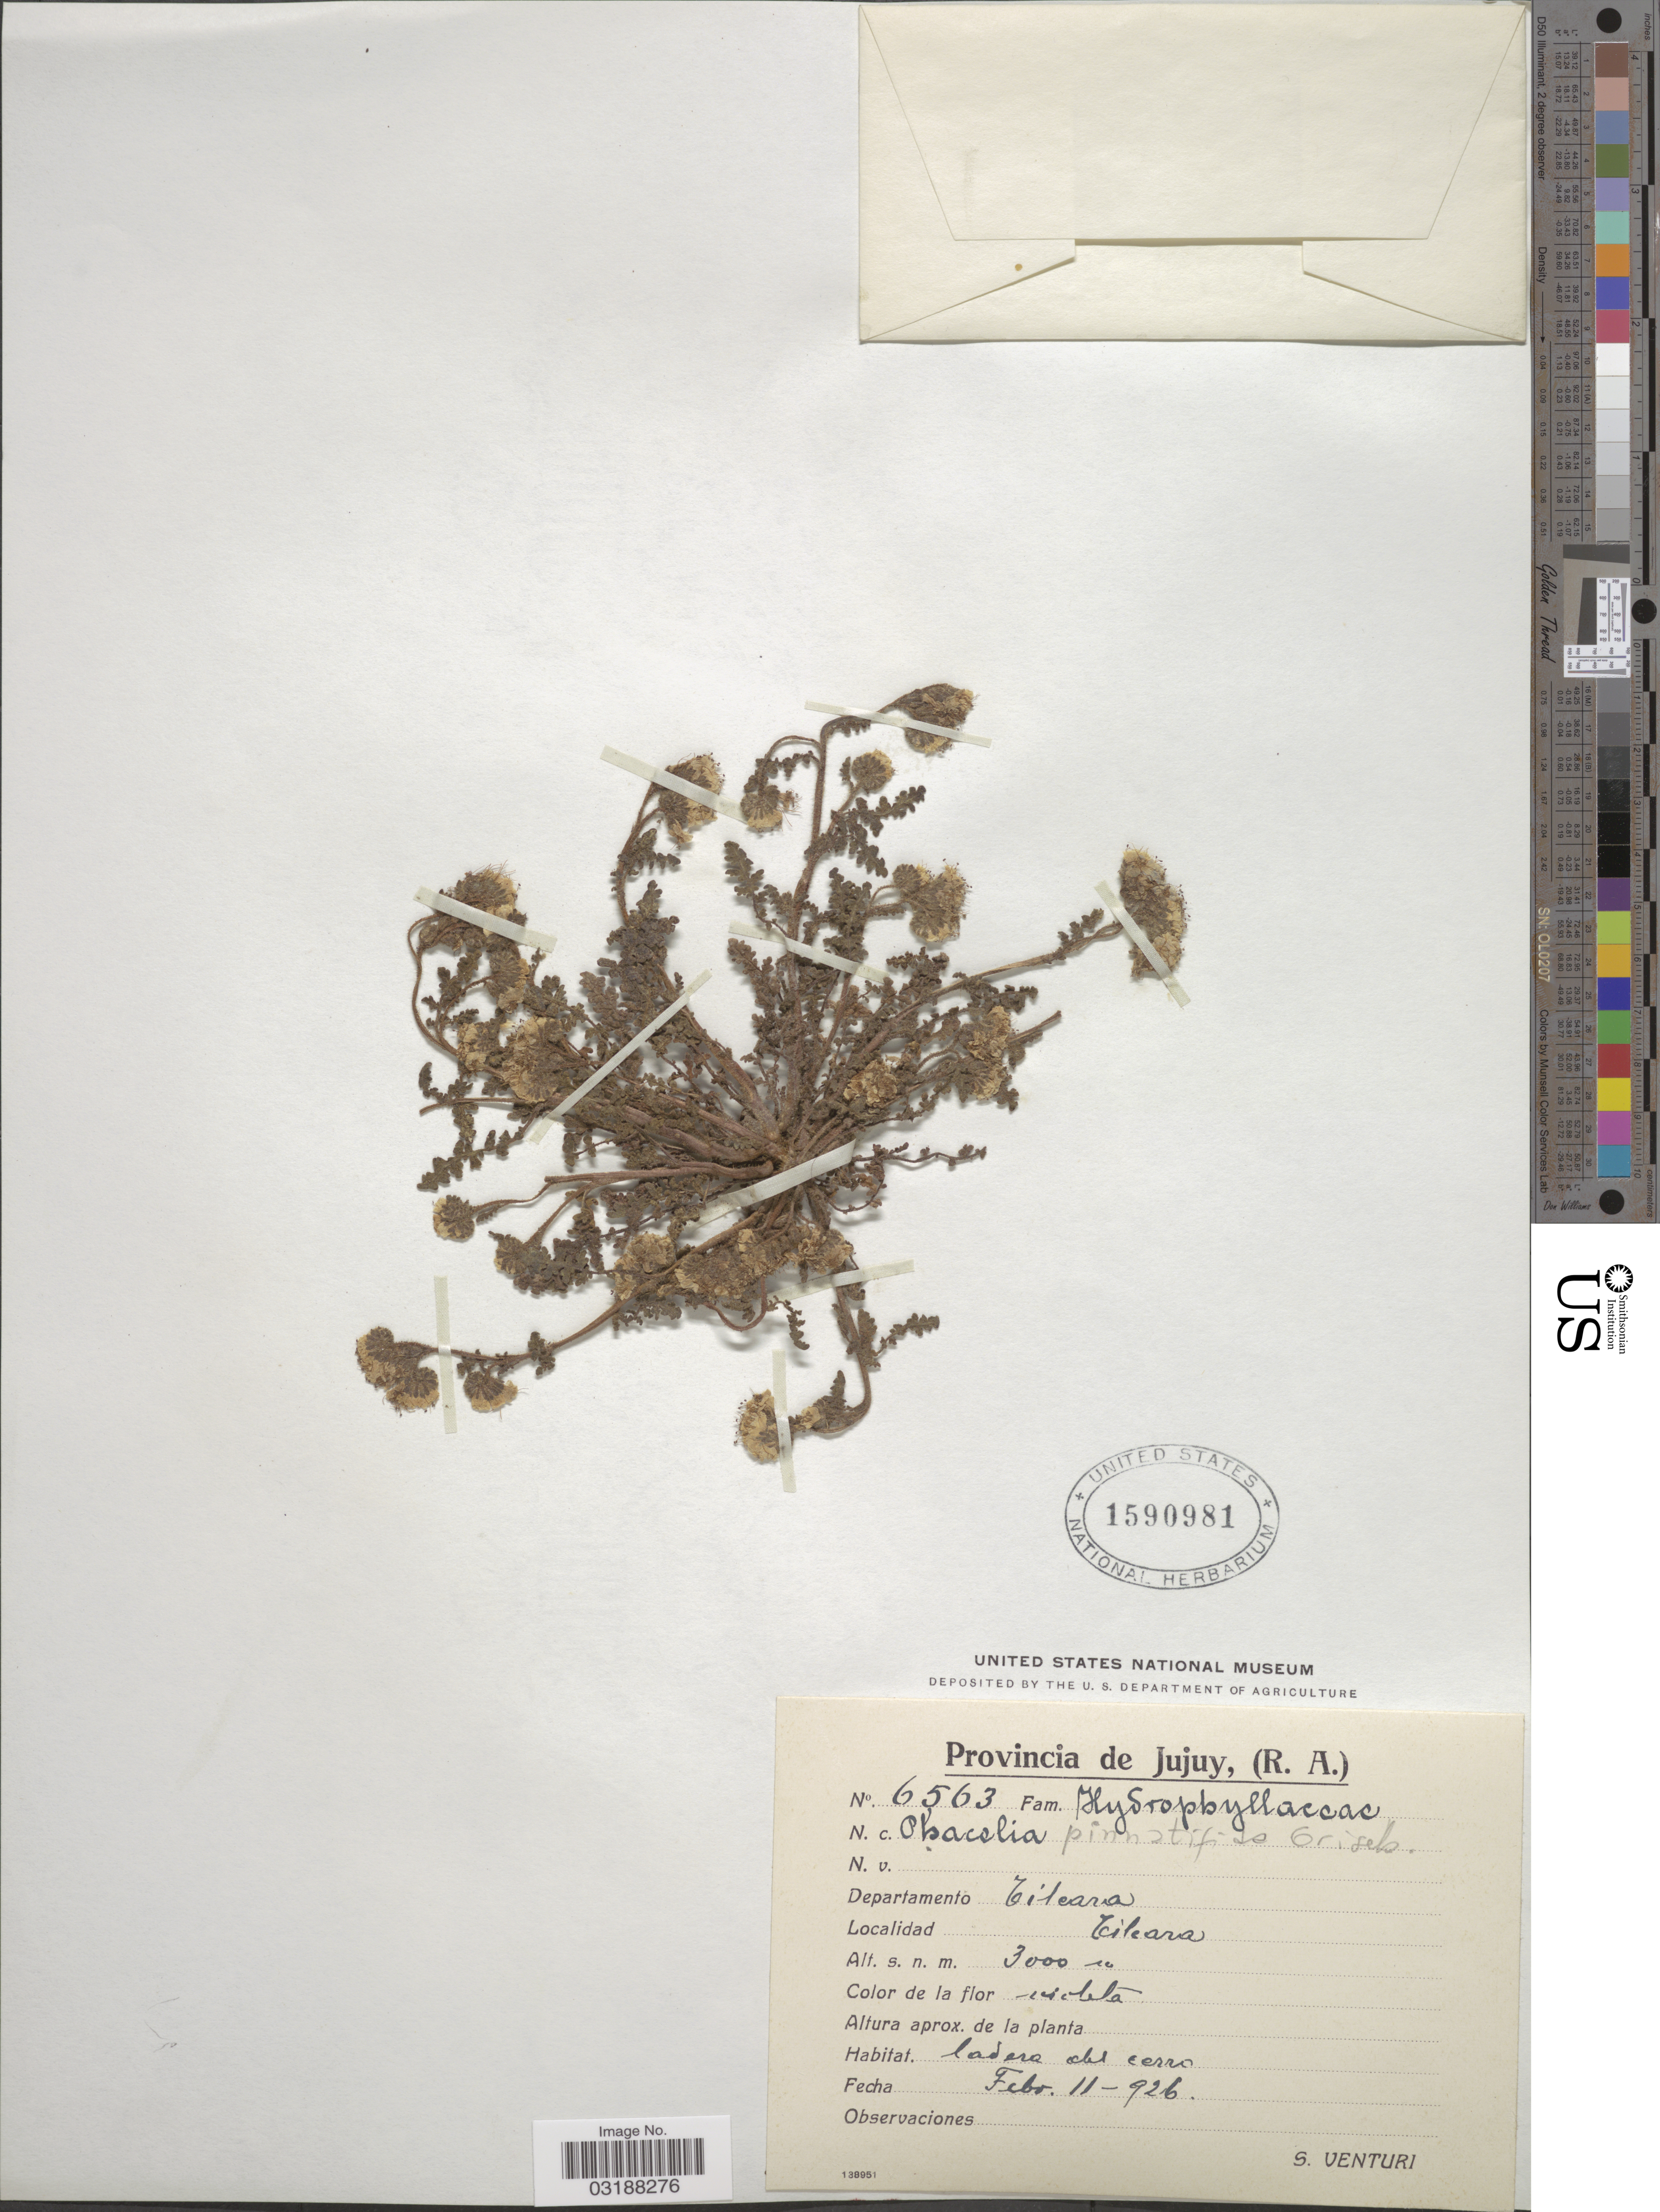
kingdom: Plantae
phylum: Tracheophyta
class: Magnoliopsida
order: Boraginales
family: Hydrophyllaceae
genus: Phacelia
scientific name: Phacelia pinnatifida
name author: Griseb. ex Wedd.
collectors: S. Venturi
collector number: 6563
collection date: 1926-02-11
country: Argentina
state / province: Jujuy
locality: Provincia de Jujuy. Departamento Tilcara. Tilcara.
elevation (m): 3000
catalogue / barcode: US 1590981